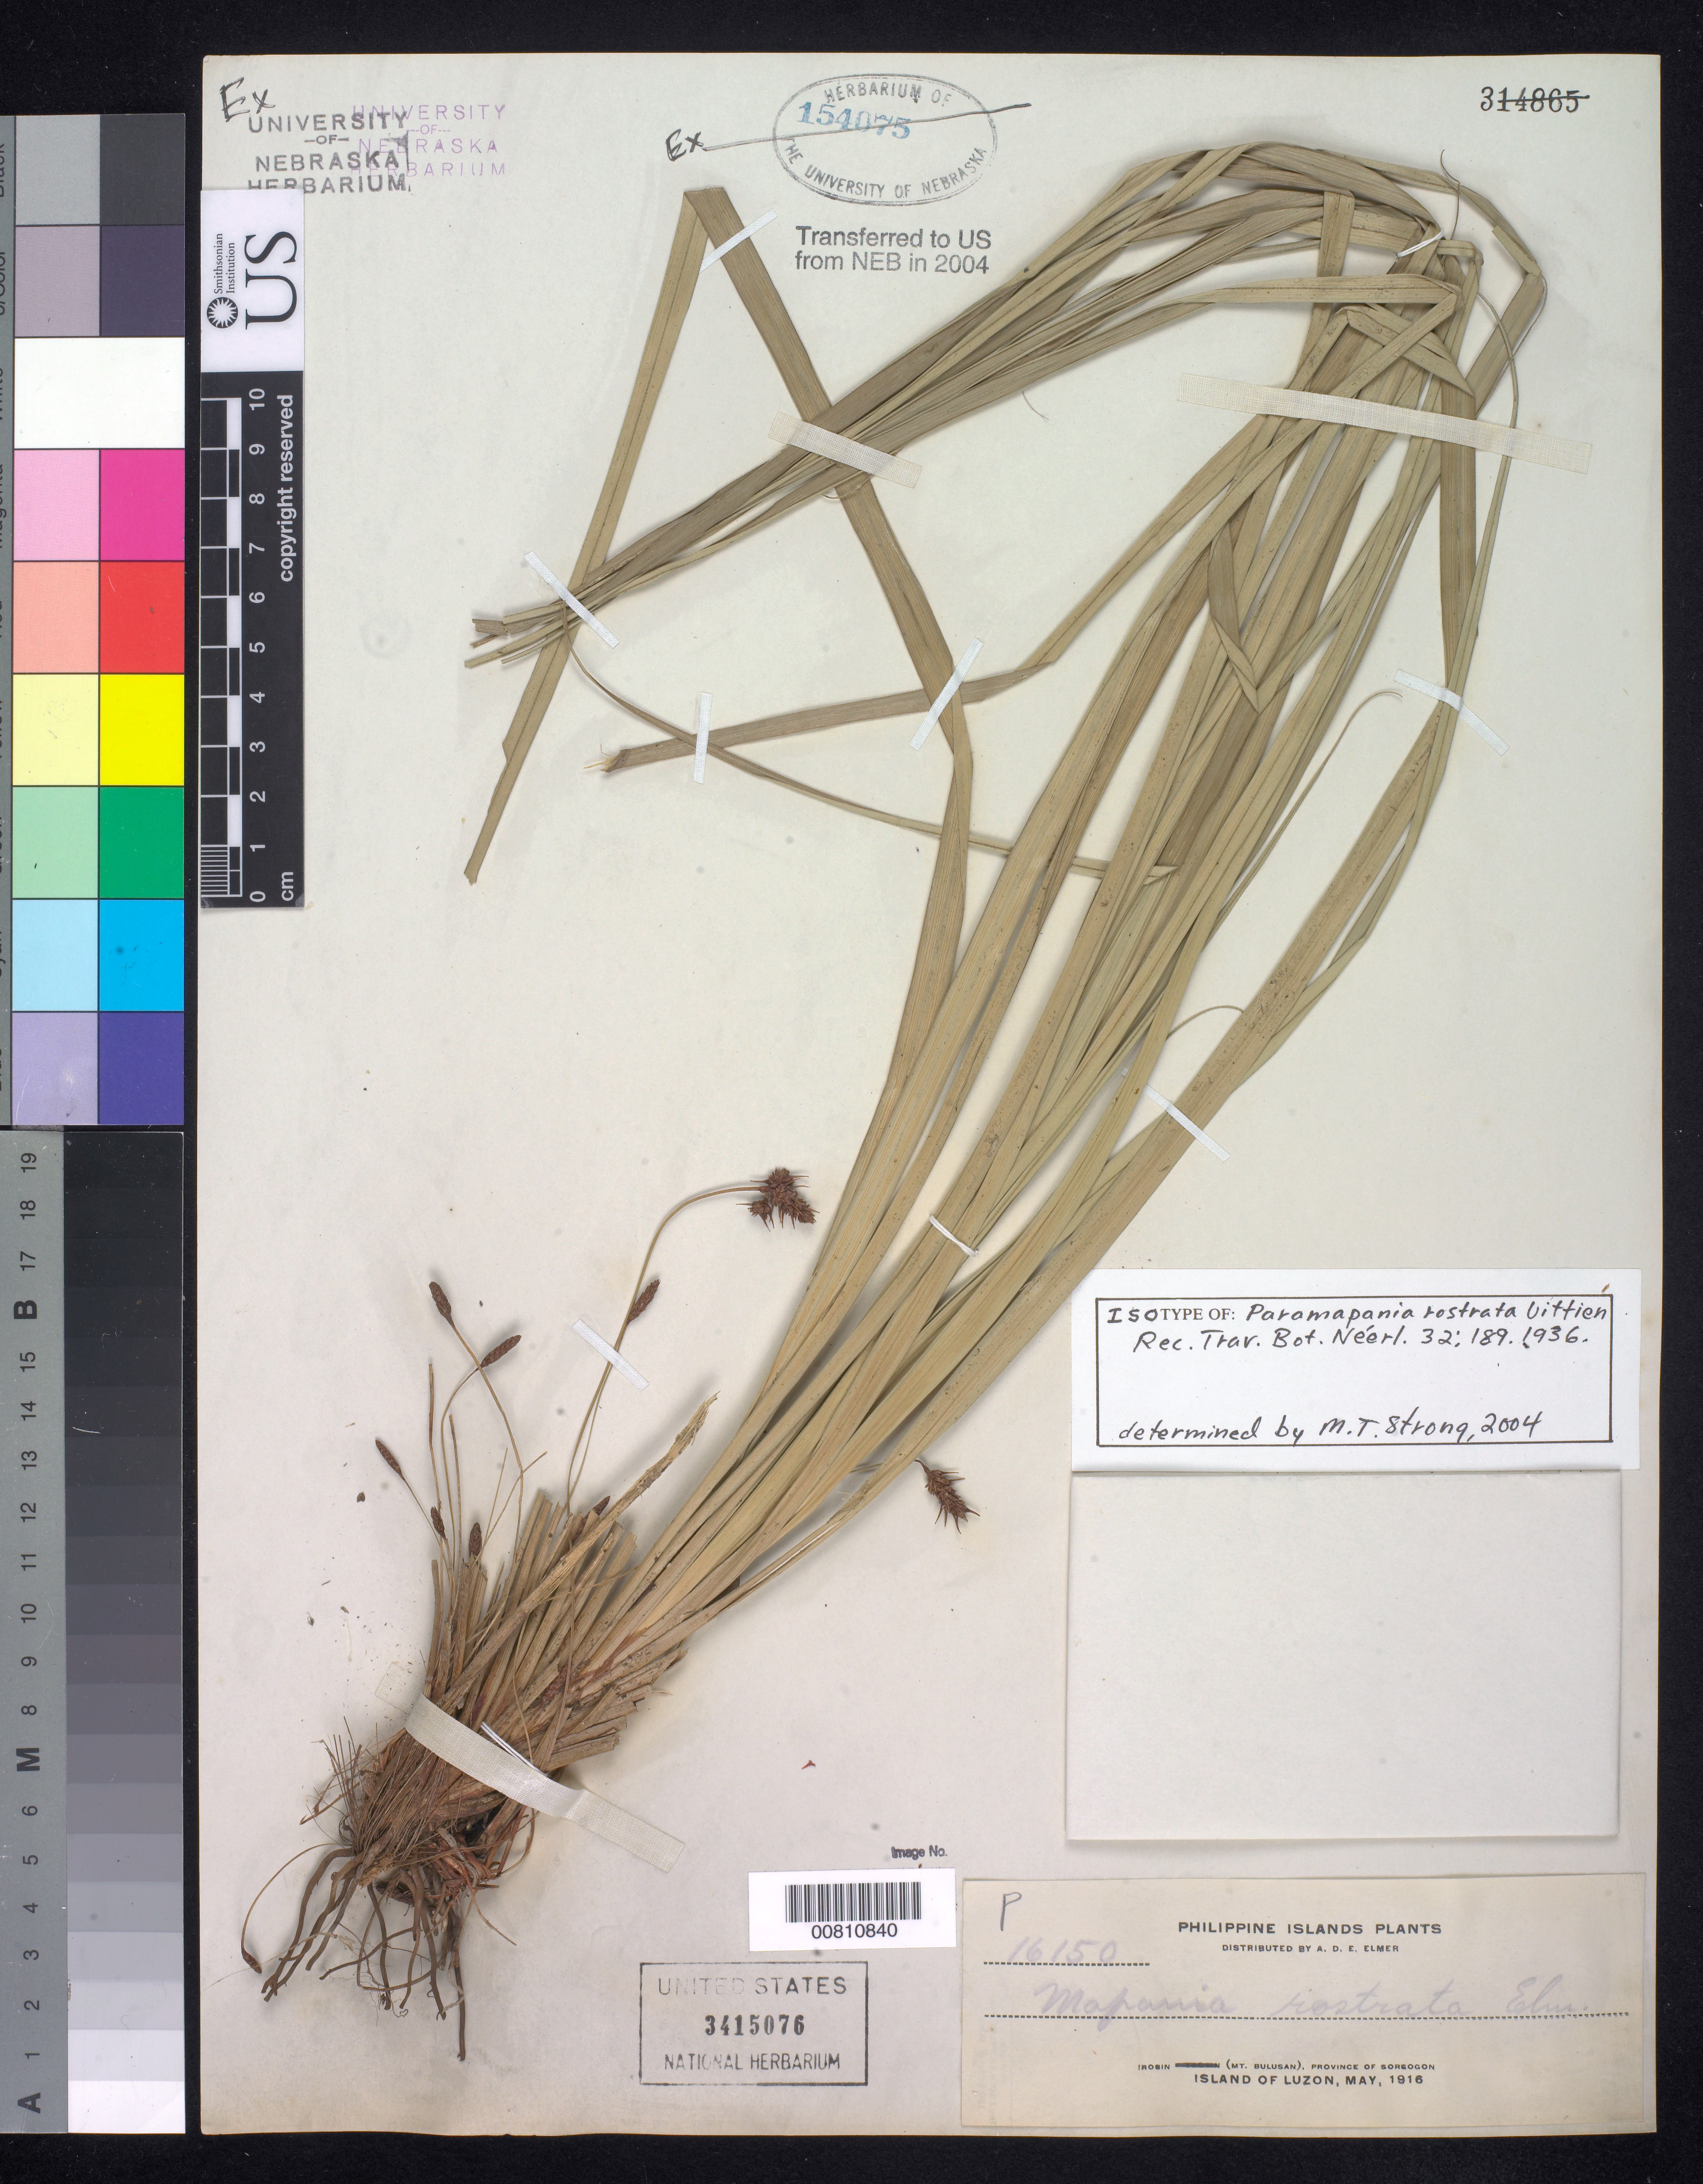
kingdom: Plantae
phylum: Tracheophyta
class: Liliopsida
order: Poales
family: Cyperaceae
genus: Paramapania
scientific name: Paramapania rostrata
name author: Uittien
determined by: Strong, M. T., (US), Smithsonian Institution - National Museum of Natural History (UNITED STATES)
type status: Isotype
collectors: A. D. E. Elmer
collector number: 16150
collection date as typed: May 1916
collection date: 1916-05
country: Philippines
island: Luzon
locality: Irosin (Mt. Bulusan), Province of Sorsogon, Island of Luzon.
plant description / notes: Cited by D.A. Simpson, A Revision of the Genus Mapania (Cyperaceae) (1992).; Ex Herb. Univ. Nebraska, transferred to US from NEB in 2004.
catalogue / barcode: US 3415076